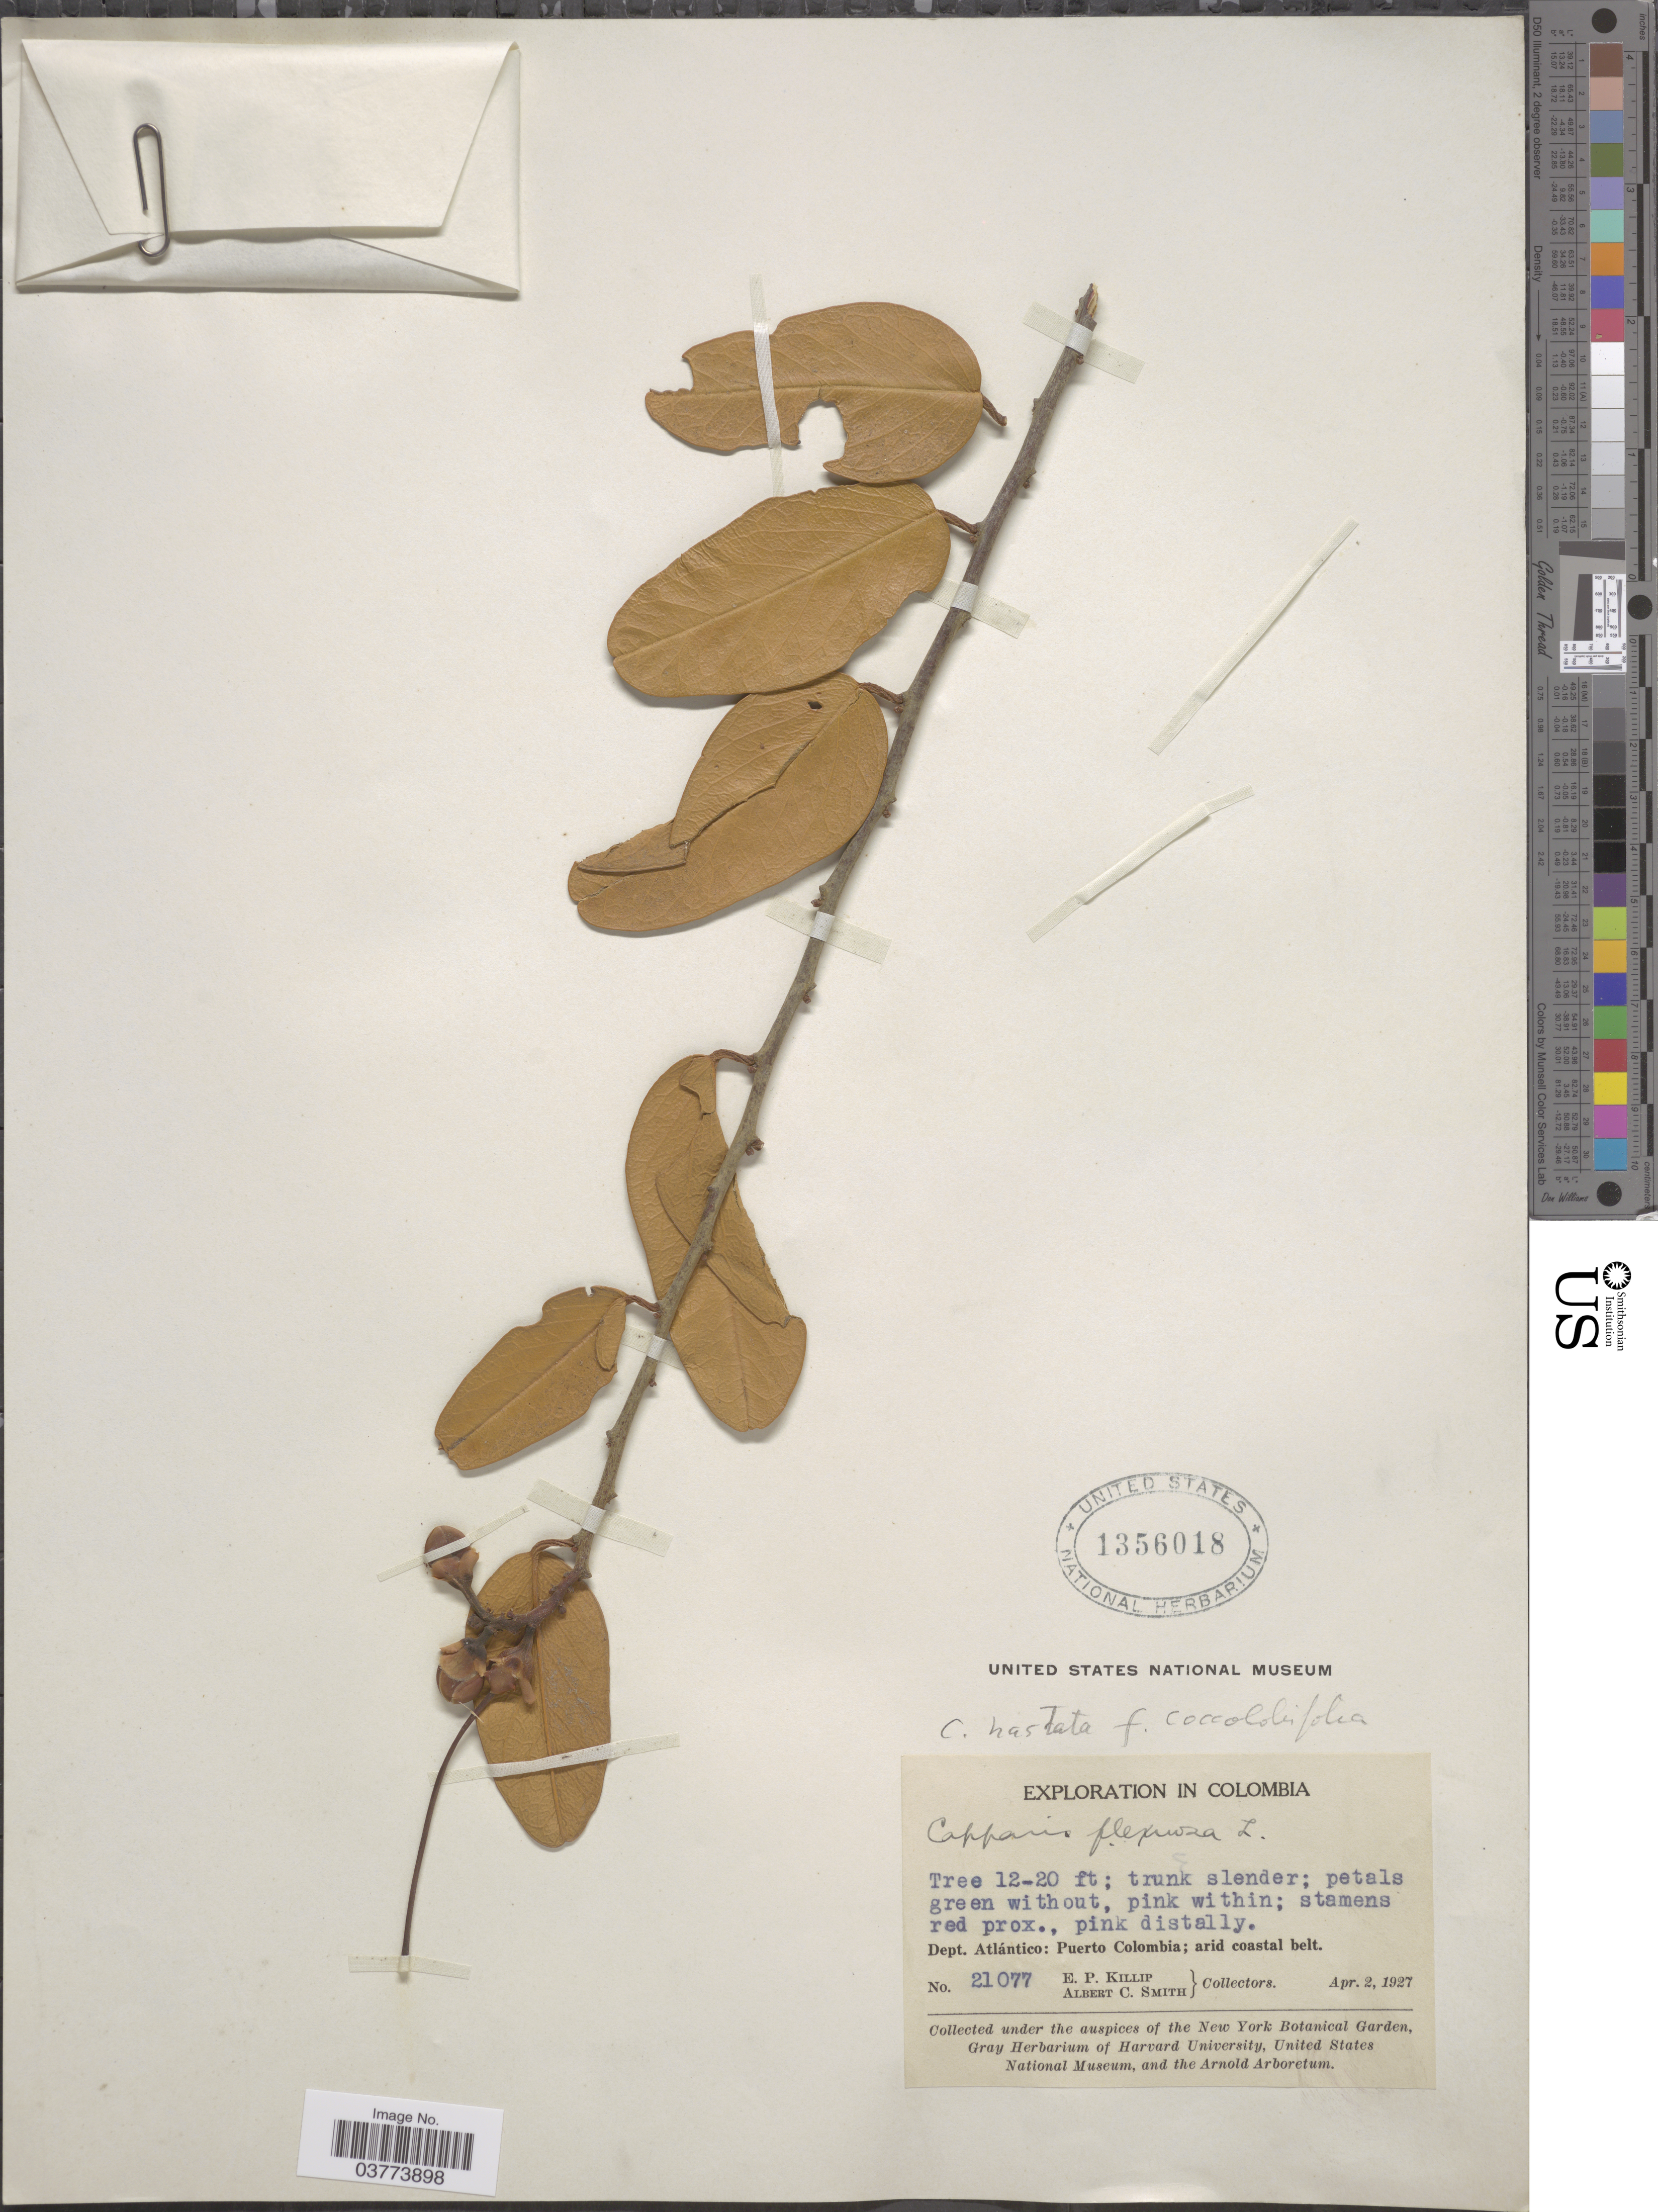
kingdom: Plantae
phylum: Tracheophyta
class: Magnoliopsida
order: Brassicales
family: Capparaceae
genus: Cynophalla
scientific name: Cynophalla hastata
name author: (Jacq.) J. Presl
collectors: E. P. Killip & A. C. Smith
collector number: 21077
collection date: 1927-04-02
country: Colombia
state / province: Atlántico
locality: Dept. Atlántico: Puerto Colombia; arid coastal belt.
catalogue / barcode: US 1356018